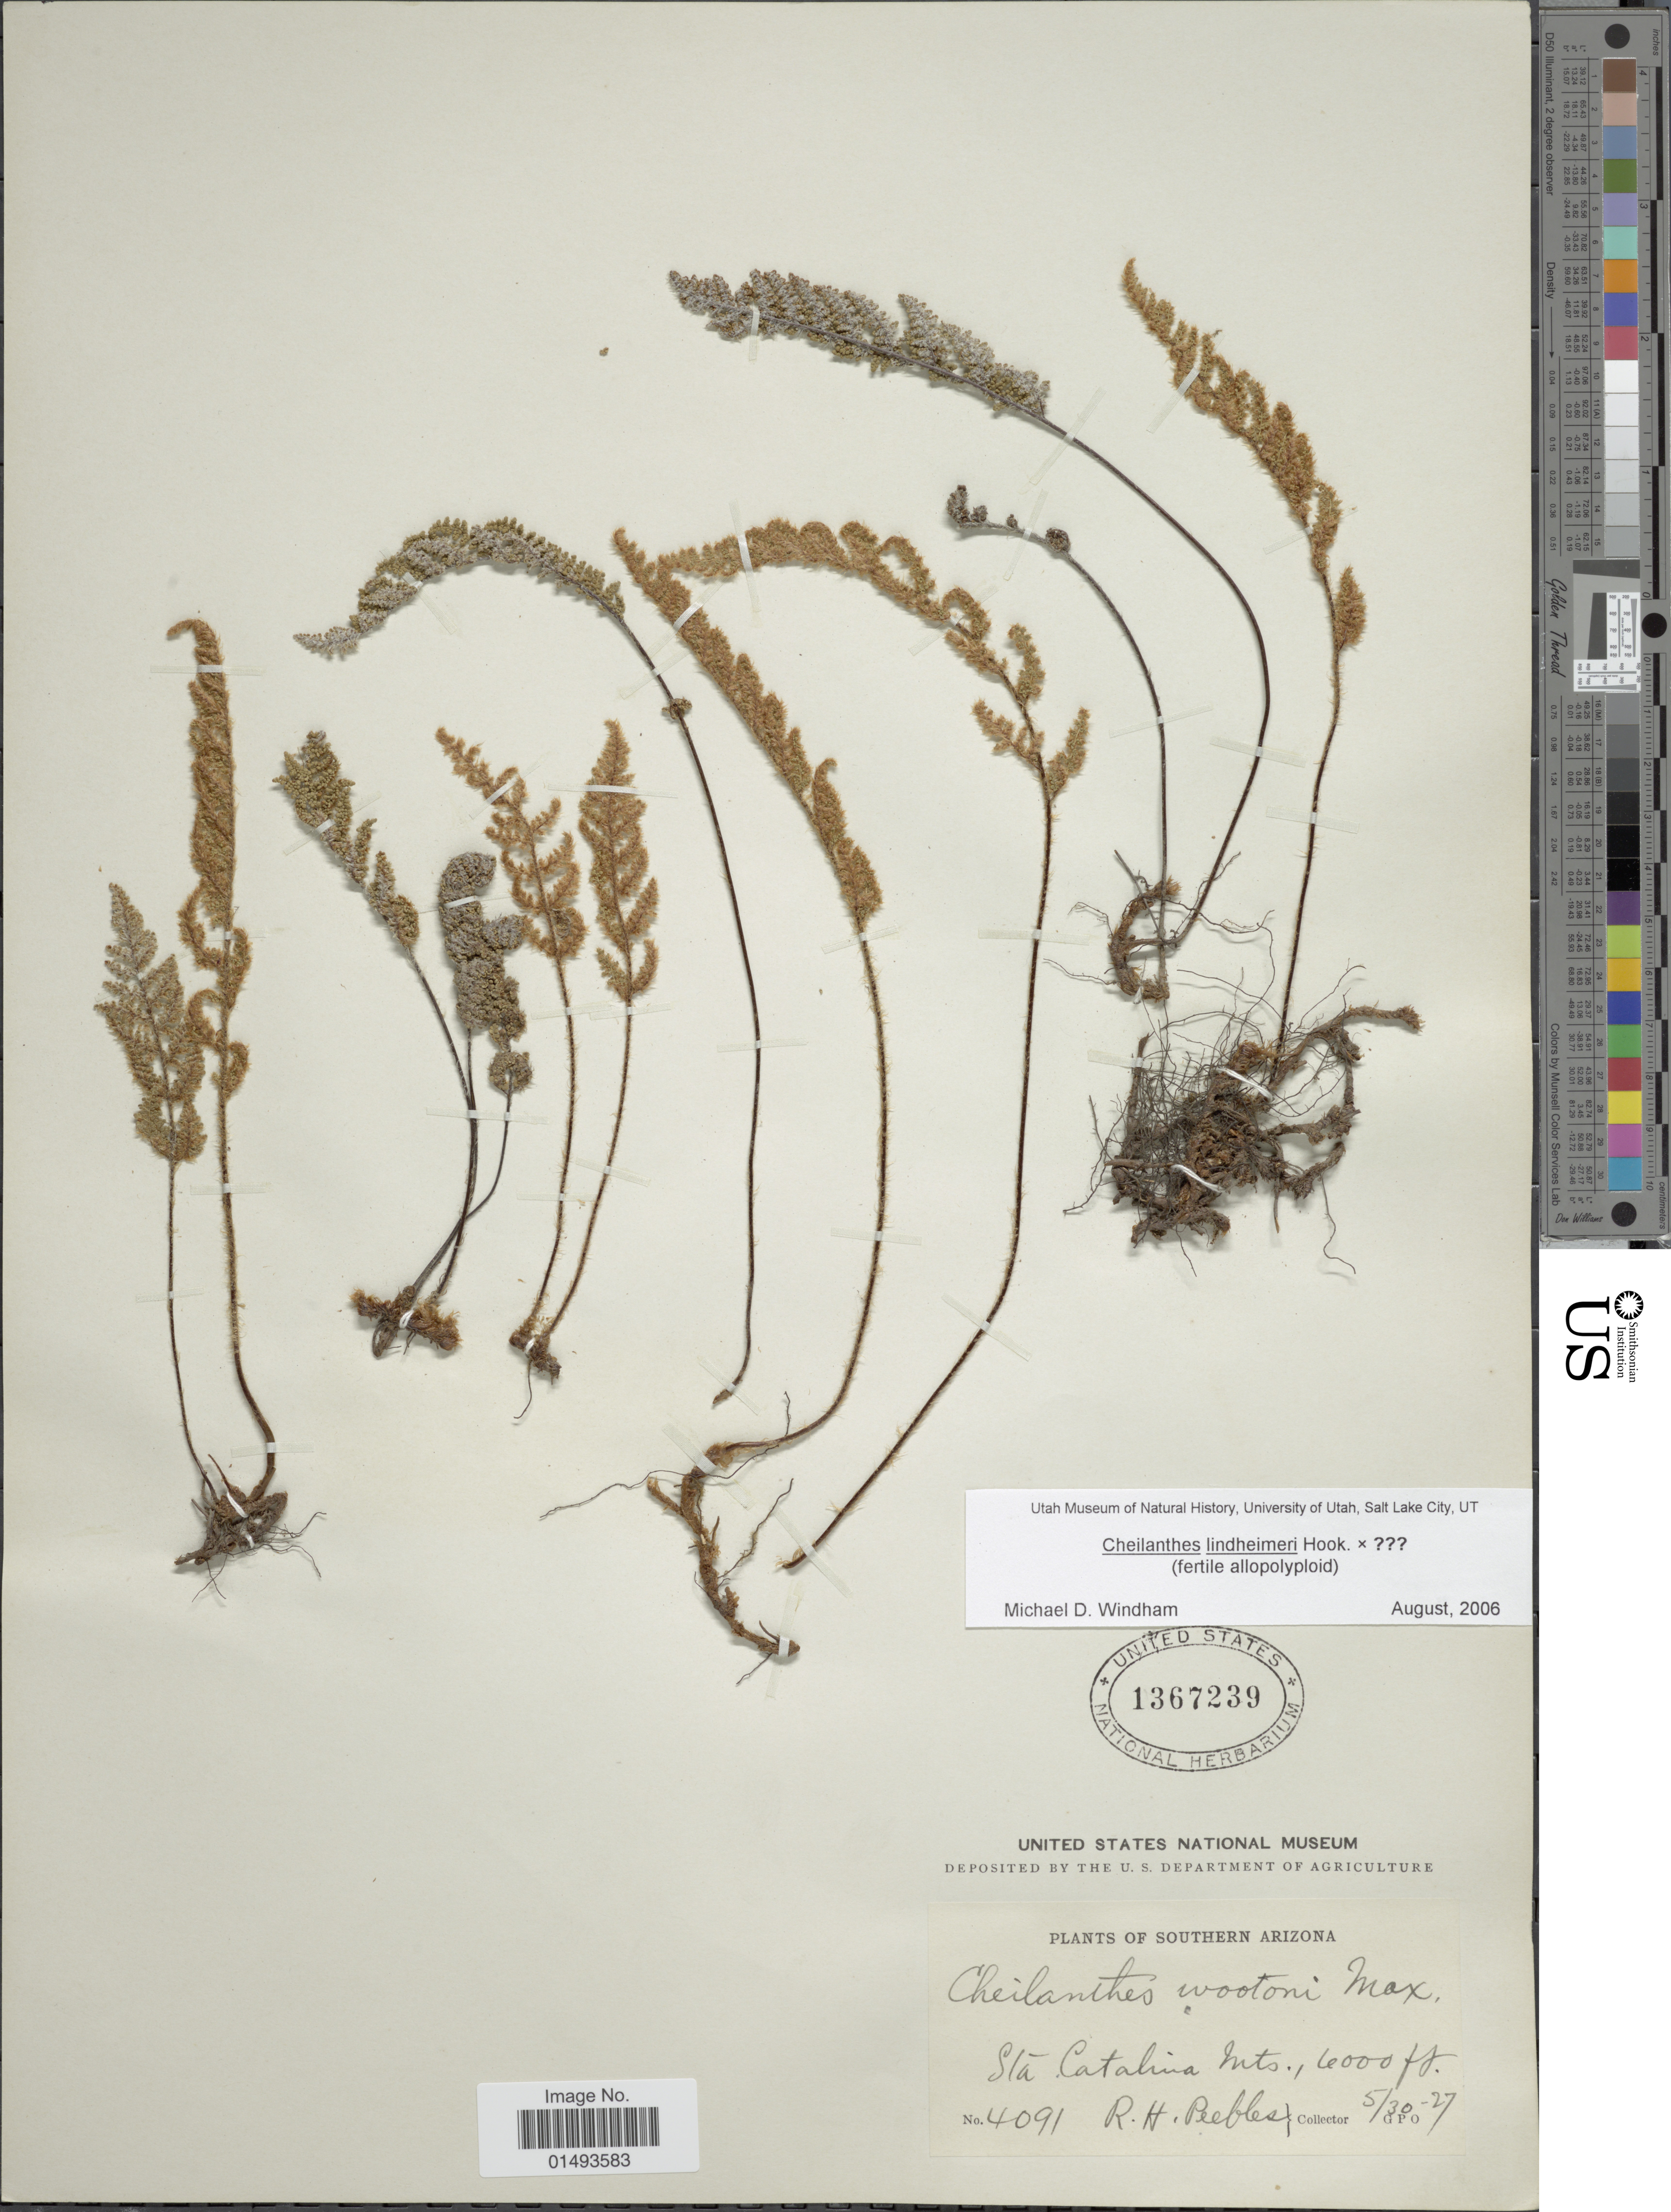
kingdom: Plantae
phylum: Tracheophyta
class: Polypodiopsida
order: Polypodiales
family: Pteridaceae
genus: Myriopteris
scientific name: Myriopteris lindheimeri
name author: (Hook.) J. Sm.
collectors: R. H. Peebles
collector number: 4091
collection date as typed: Transcribed d/m/y: 30/5/27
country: United States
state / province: Arizona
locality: Plants of Southern Arizona, Sta. Catalina Mts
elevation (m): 183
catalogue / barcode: US 1367239